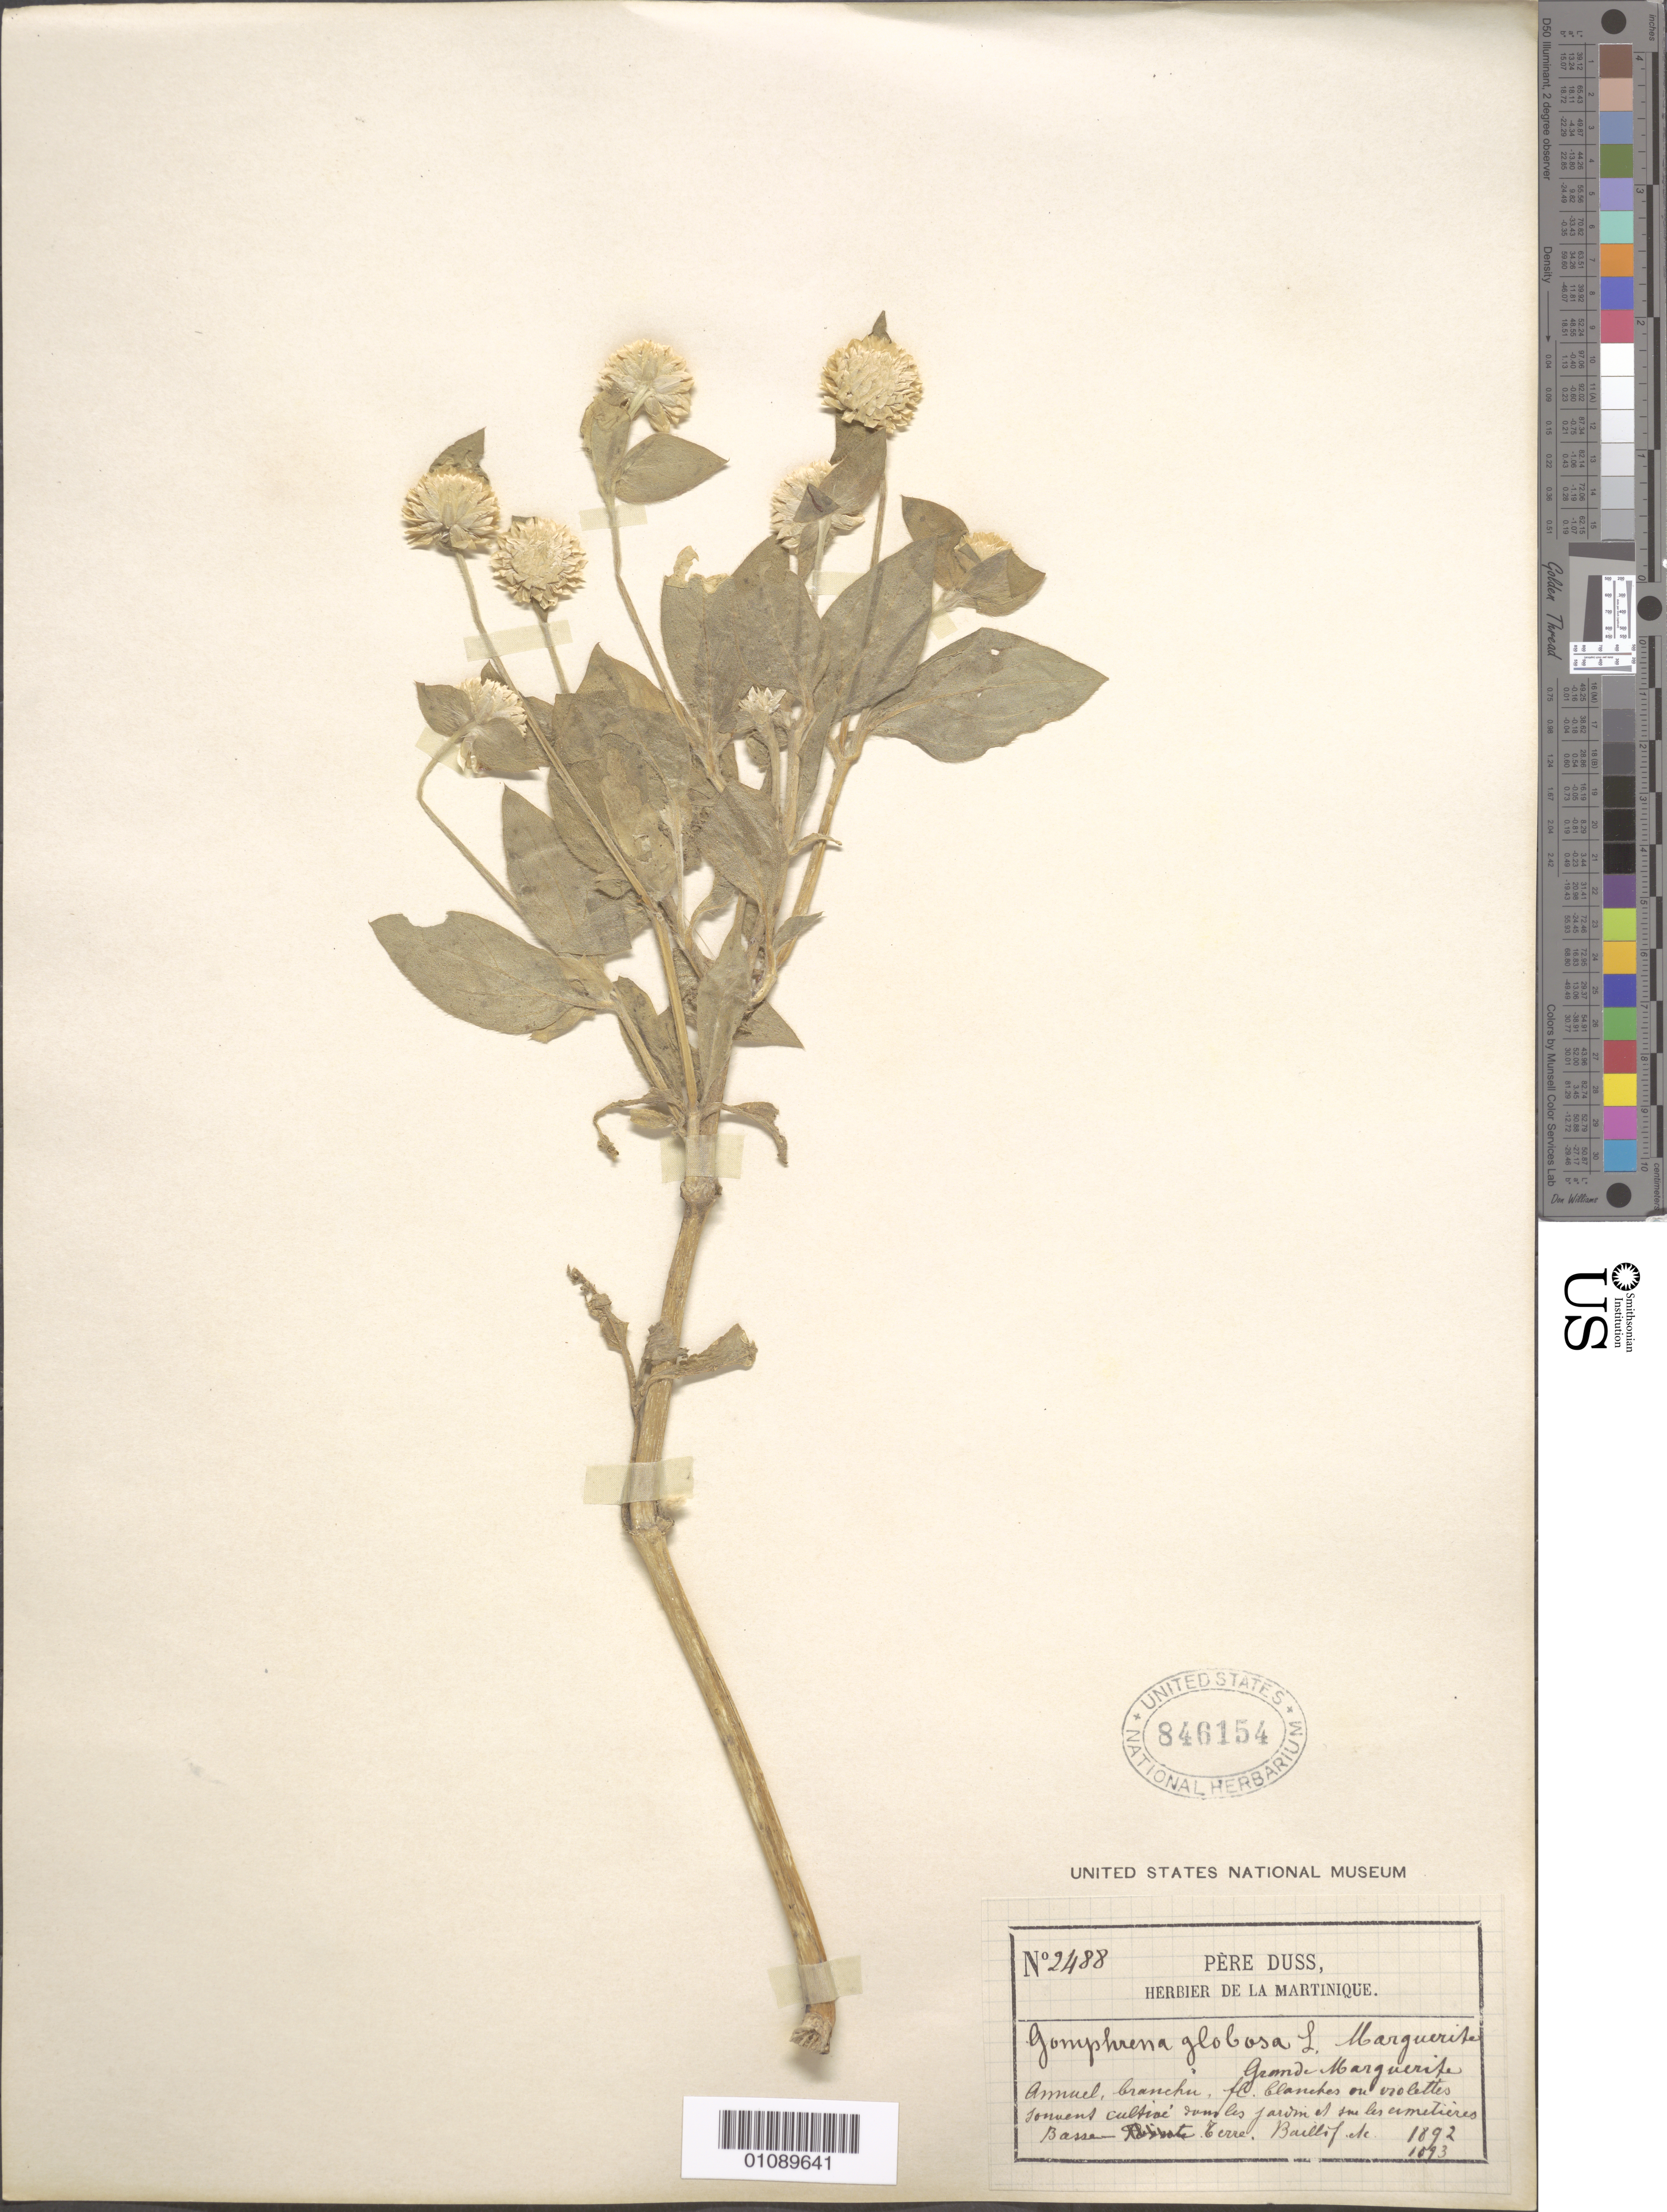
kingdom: Plantae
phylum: Tracheophyta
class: Magnoliopsida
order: Caryophyllales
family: Amaranthaceae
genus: Gomphrena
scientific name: Gomphrena globosa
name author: L.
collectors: Père Duss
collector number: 2488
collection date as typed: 1892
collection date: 1892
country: Guadeloupe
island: Basse Terre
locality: Basse-Terre. Baillif de.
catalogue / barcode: US 846154